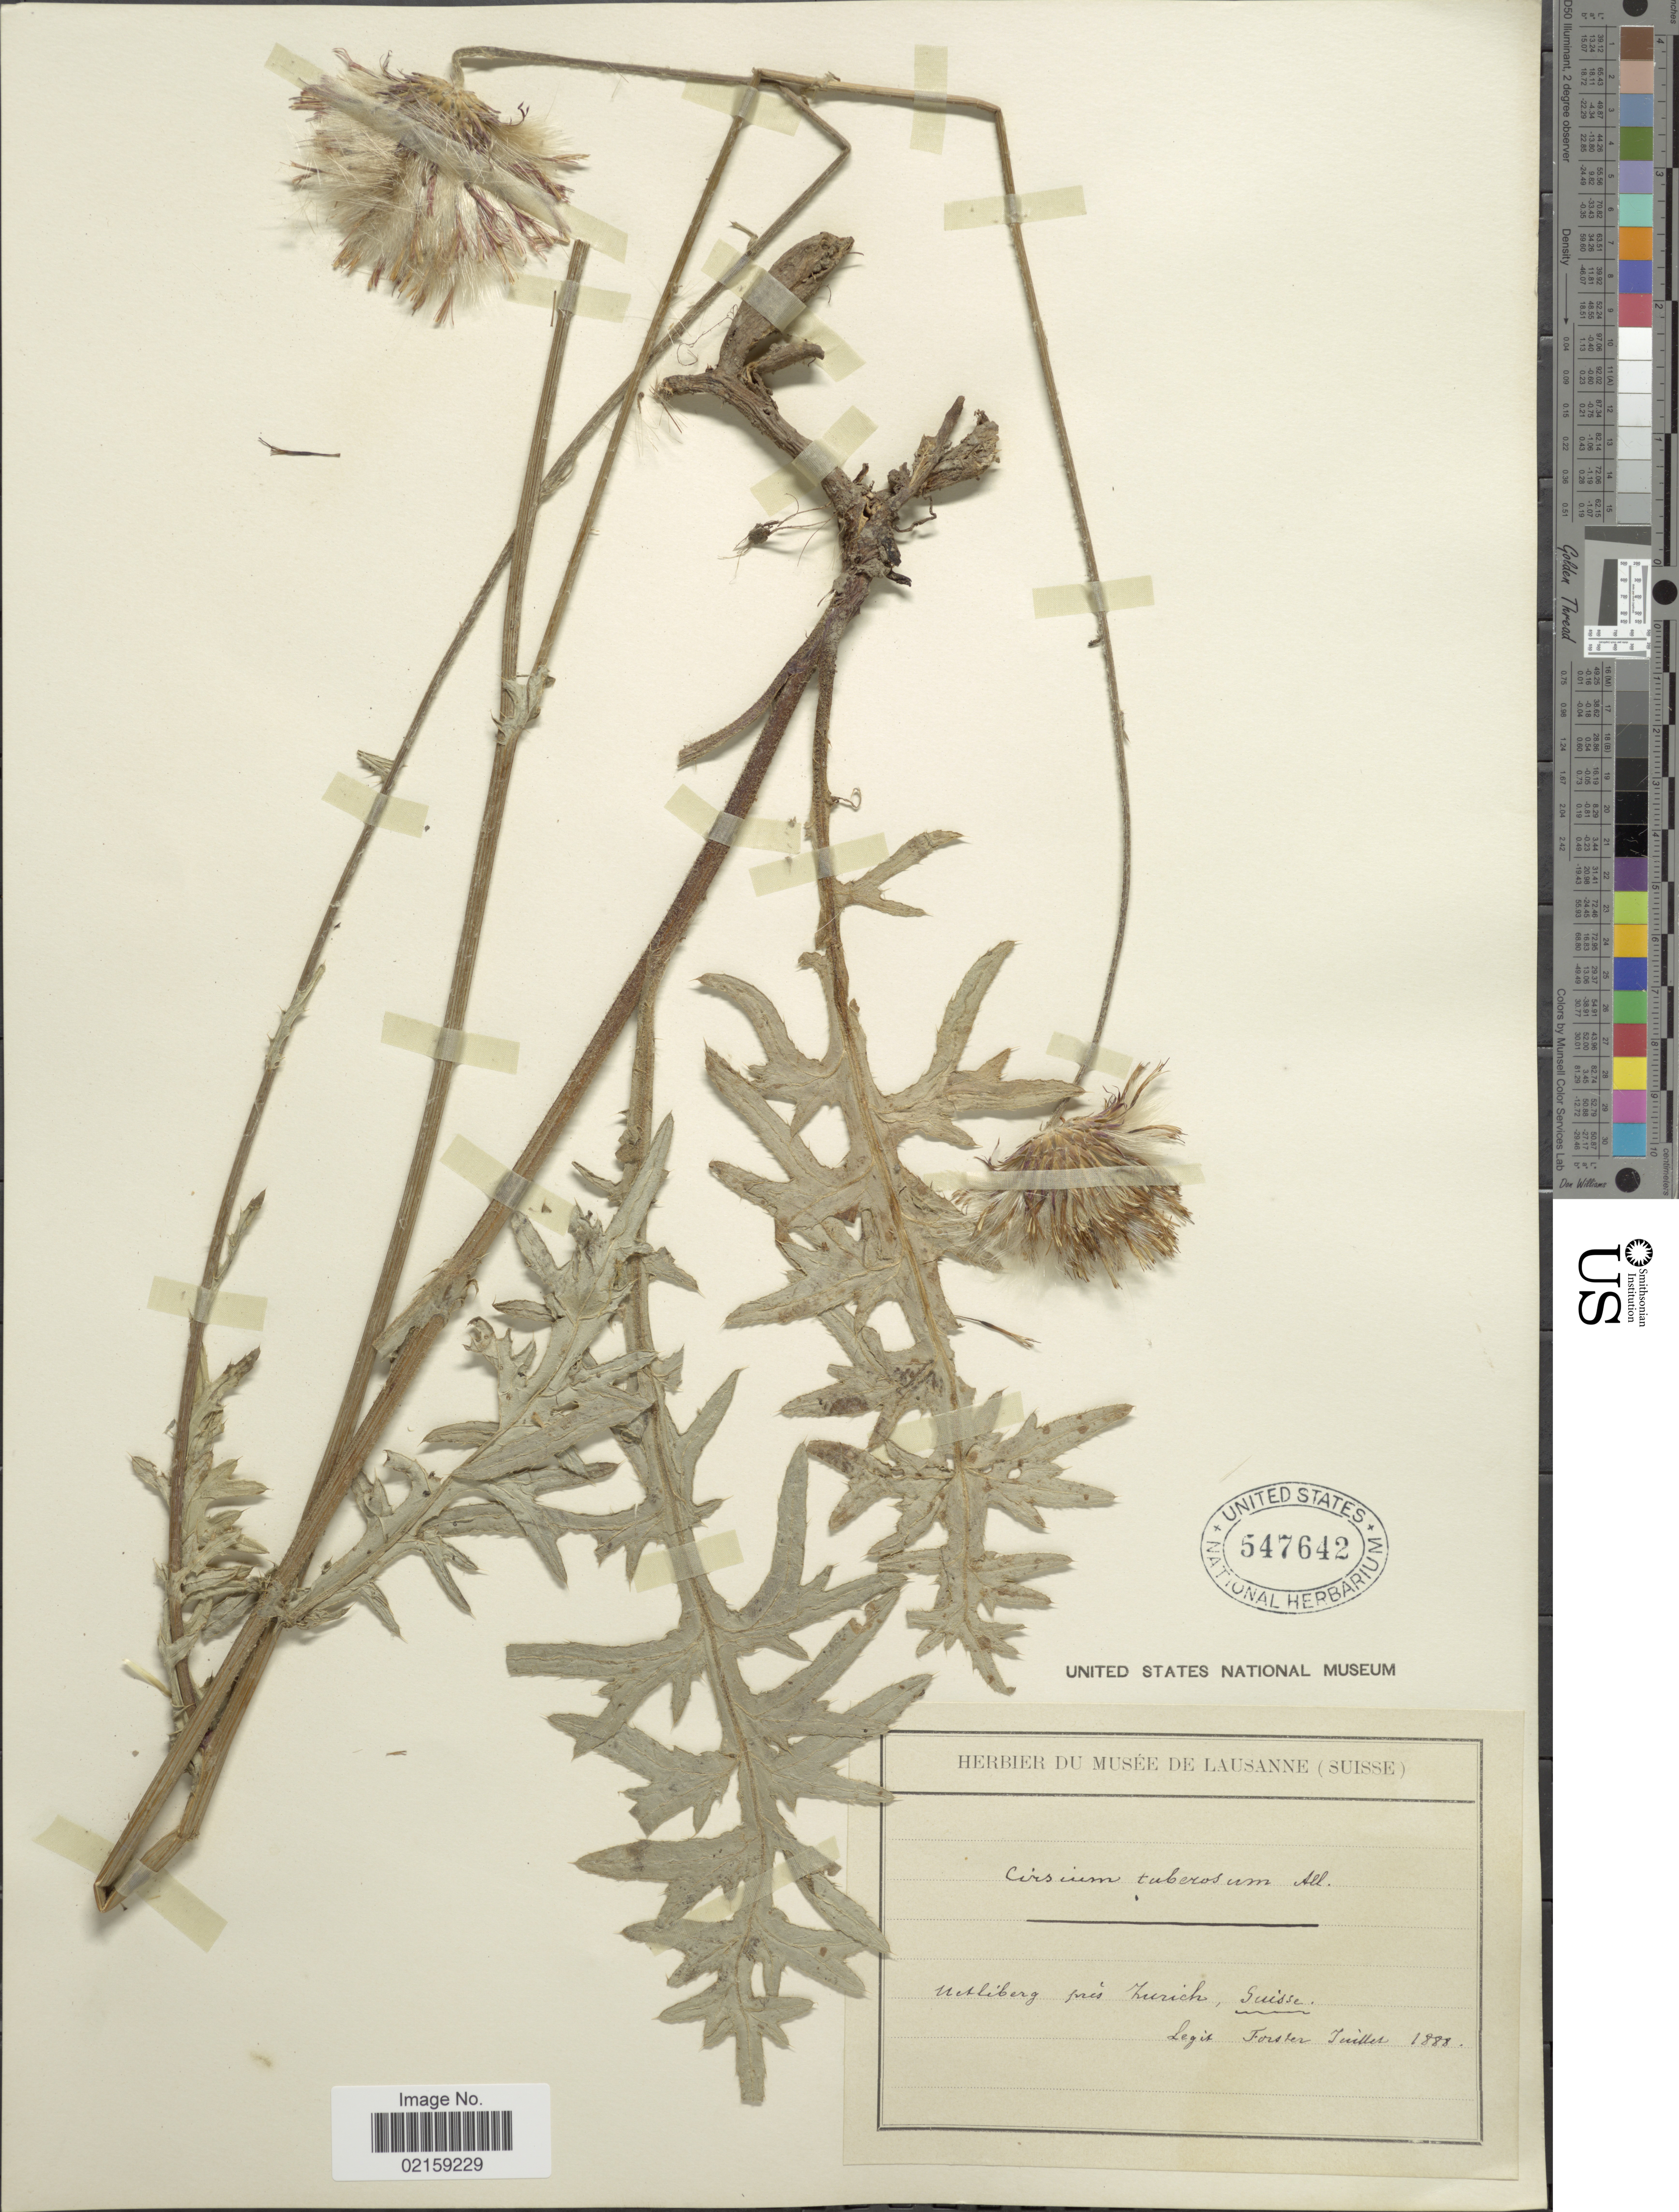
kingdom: Plantae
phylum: Tracheophyta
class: Magnoliopsida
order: Asterales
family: Asteraceae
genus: Cirsium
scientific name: Cirsium tuberosum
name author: (L.) All.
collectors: -- Forster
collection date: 1888-07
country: Switzerland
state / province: Zurich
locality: Netliberg pres Zurich, Suisse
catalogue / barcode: US 547642